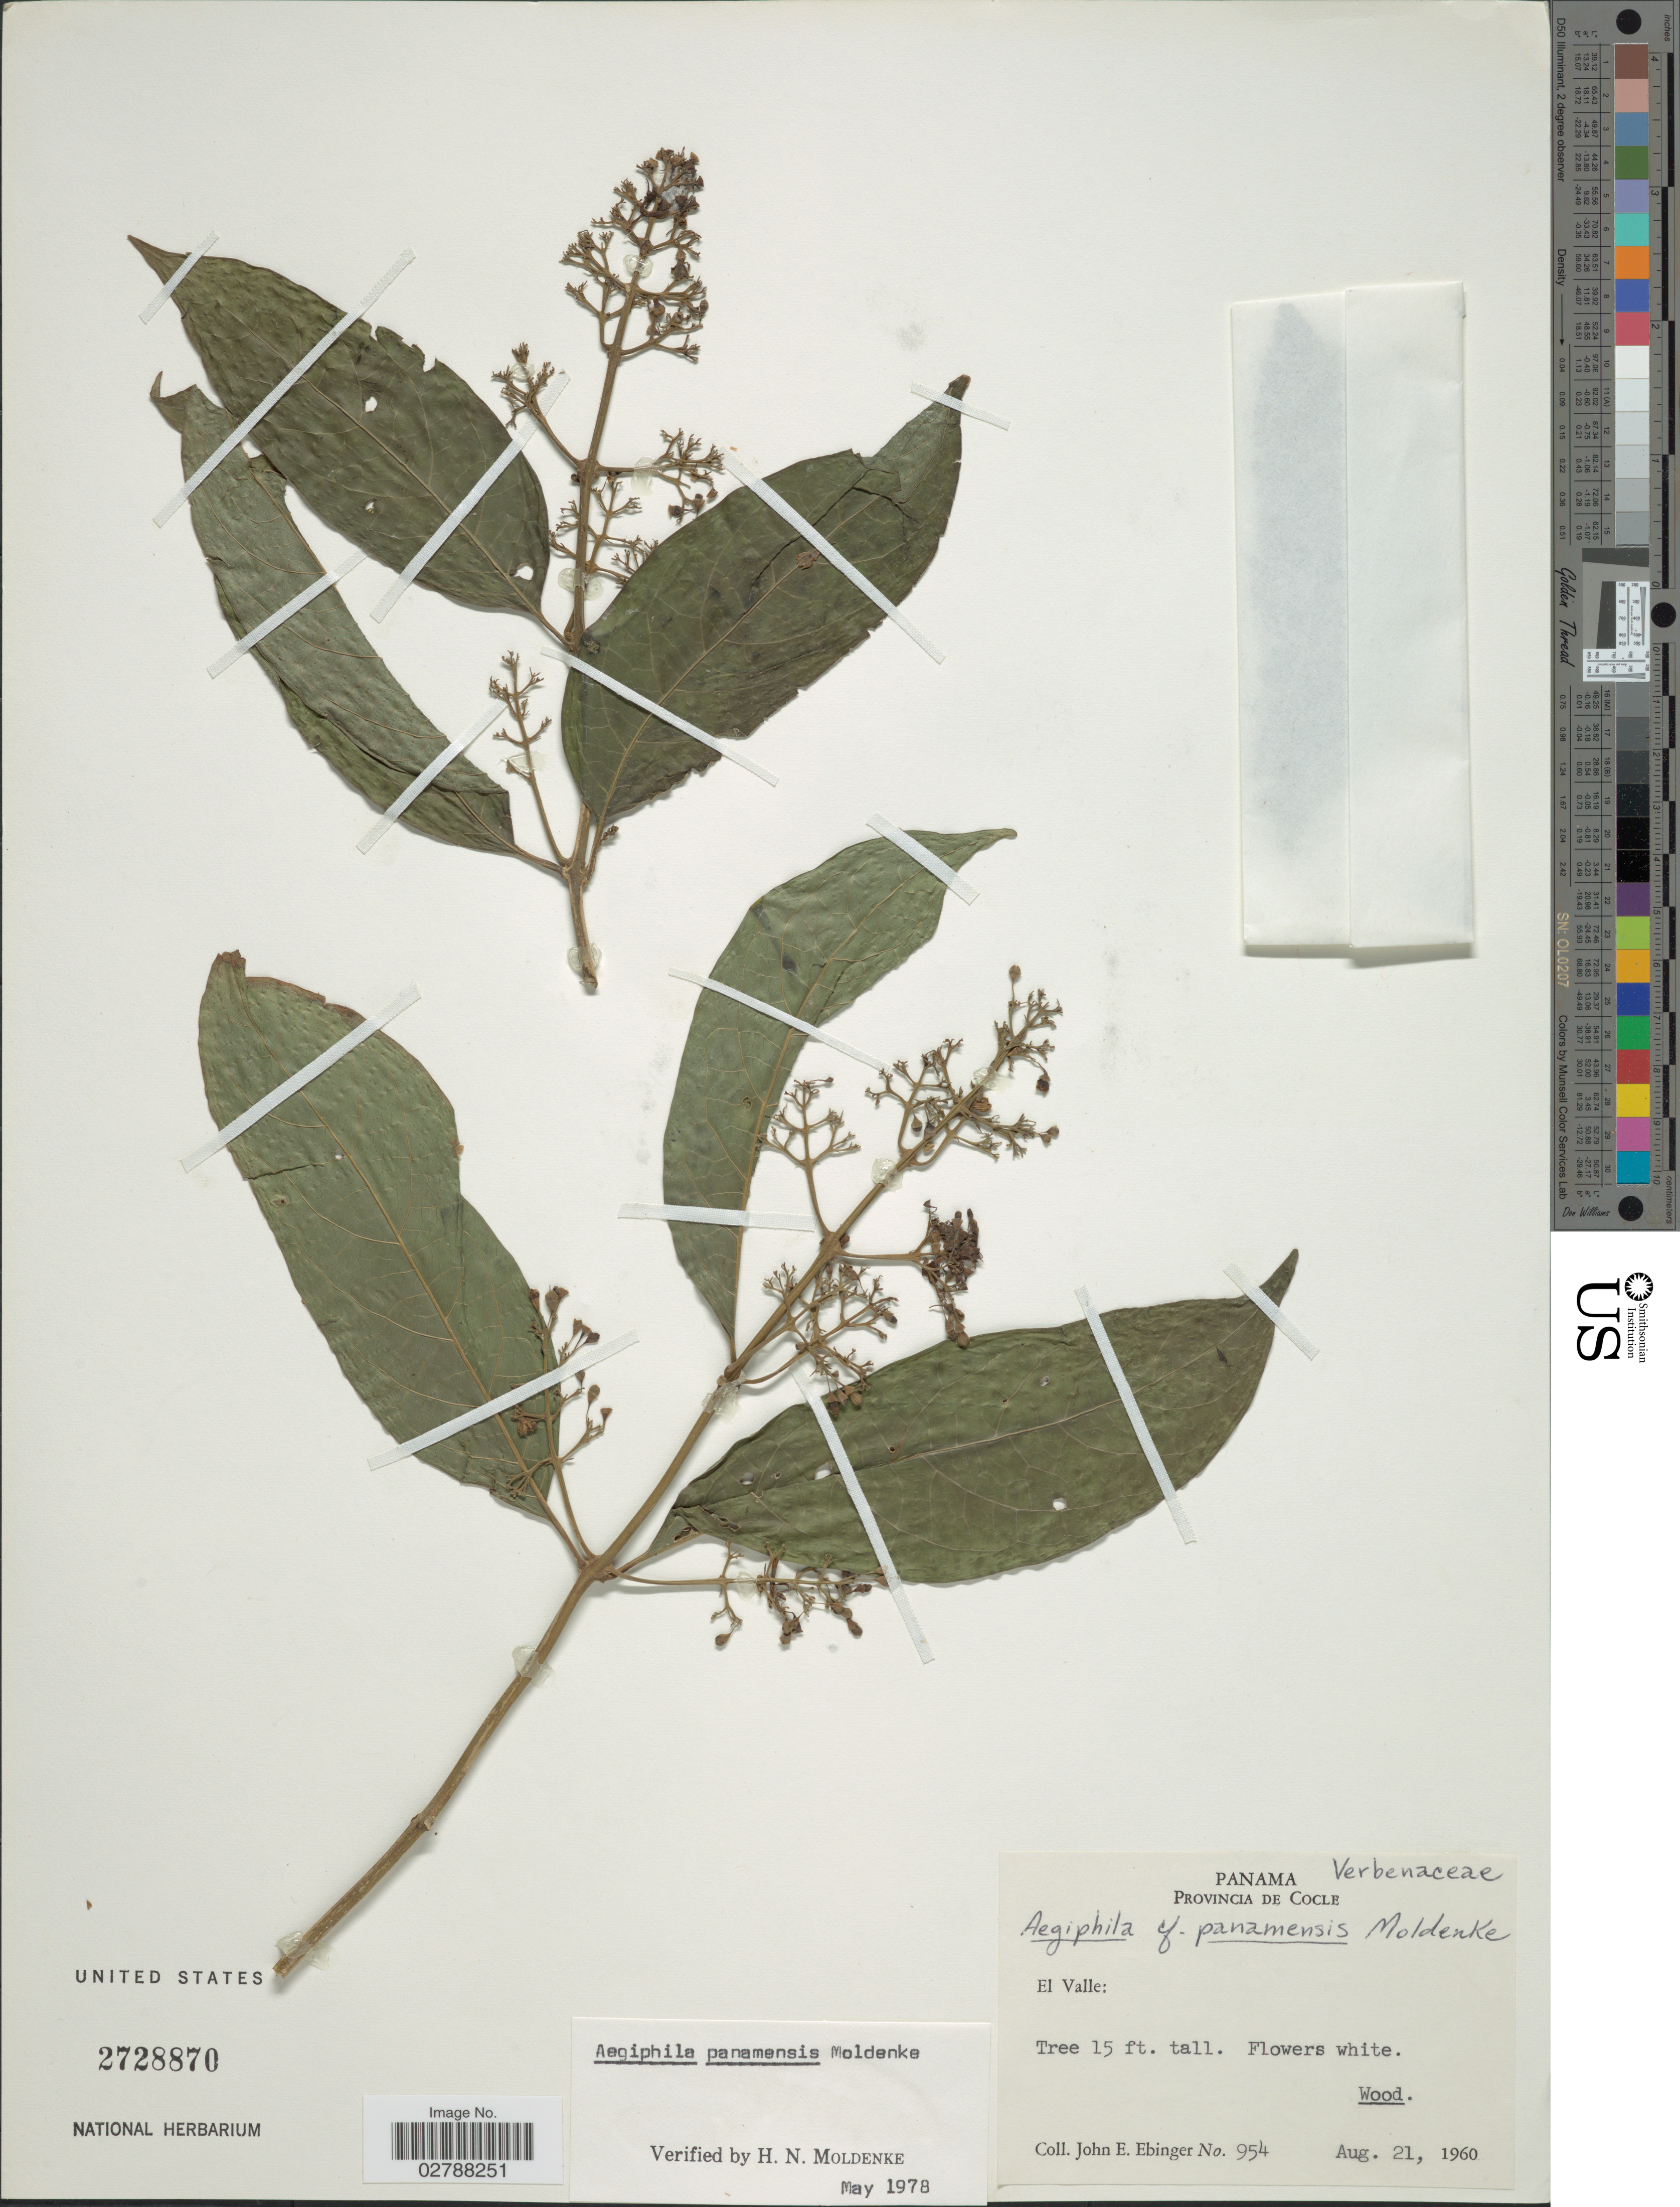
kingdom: Plantae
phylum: Tracheophyta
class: Magnoliopsida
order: Lamiales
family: Lamiaceae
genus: Aegiphila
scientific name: Aegiphila panamensis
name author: Moldenke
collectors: J. Ebinger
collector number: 954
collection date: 1960-08-21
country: Panama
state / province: Coclé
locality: Provincia de Cocle. El Valle.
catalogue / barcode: US 2728870